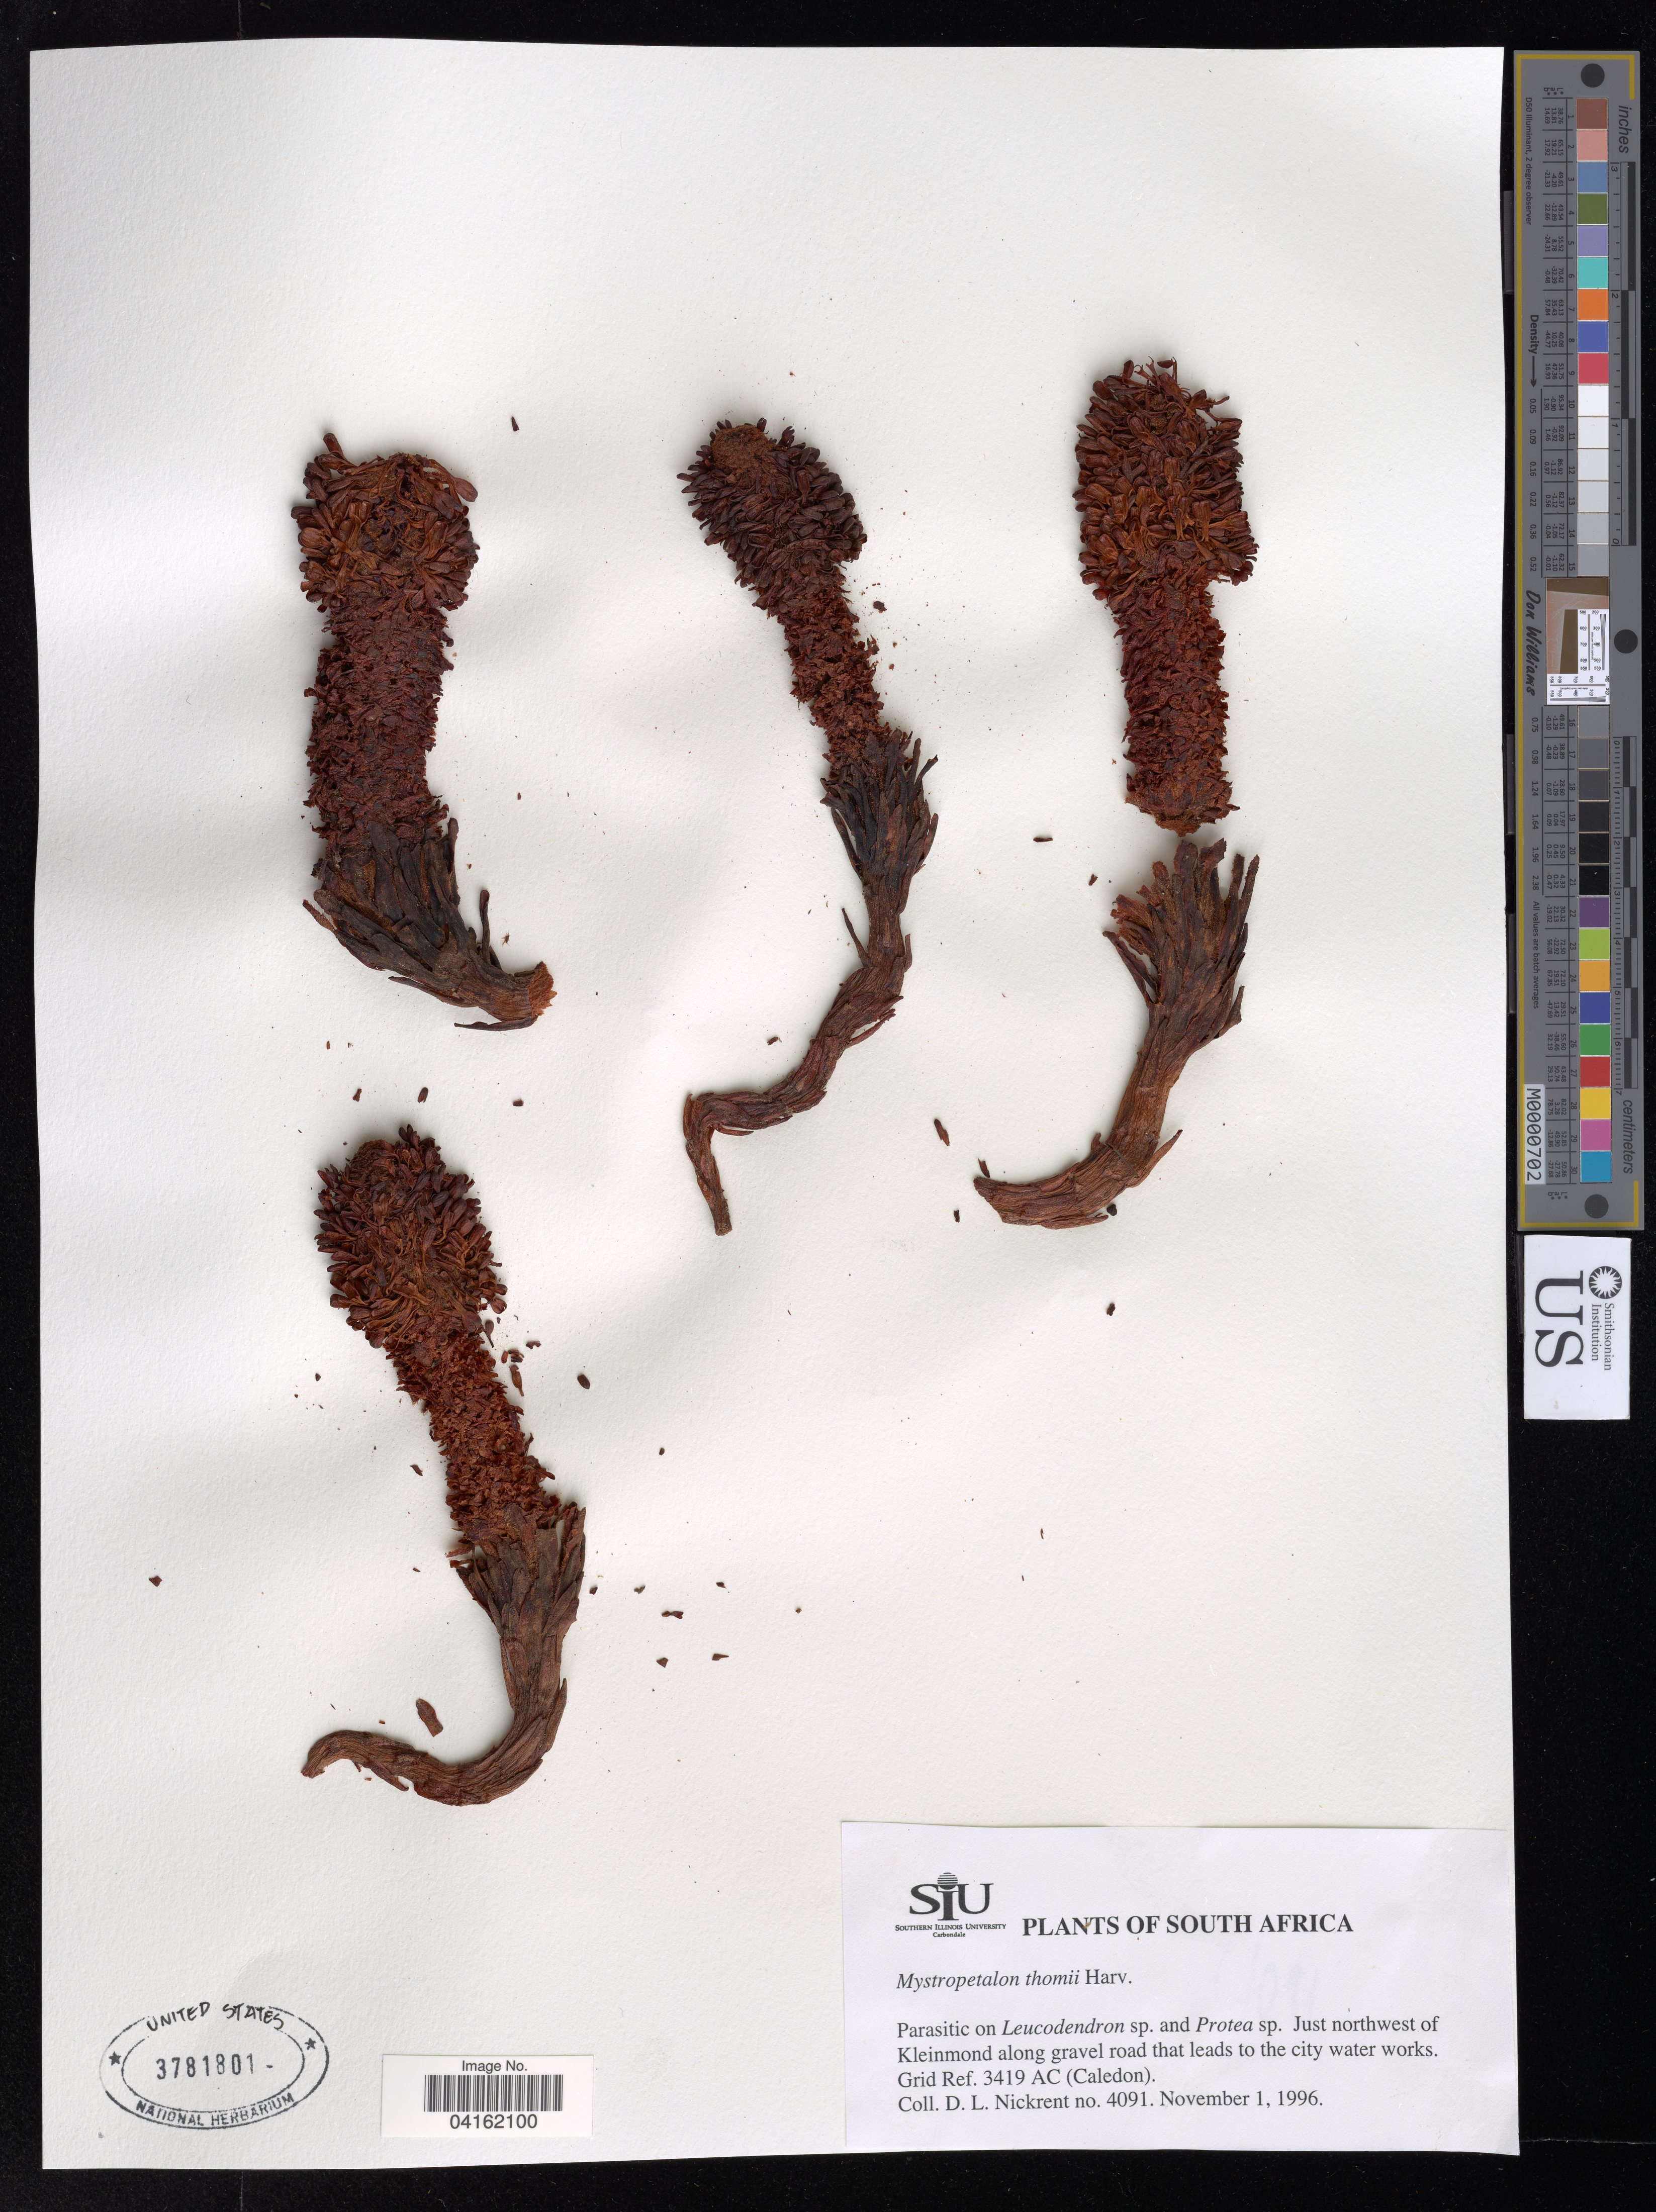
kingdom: Plantae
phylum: Tracheophyta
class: Magnoliopsida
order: Santalales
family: Mystropetalaceae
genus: Mystropetalon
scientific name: Mystropetalon thomii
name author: Harv.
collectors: D. Nickrent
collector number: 4091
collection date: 1996-11-01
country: South Africa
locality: Just northwest of Kleinmond along gravel road that leads to the city water works. Grid Ref. 3419 AC (Caledon).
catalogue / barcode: US 3781801